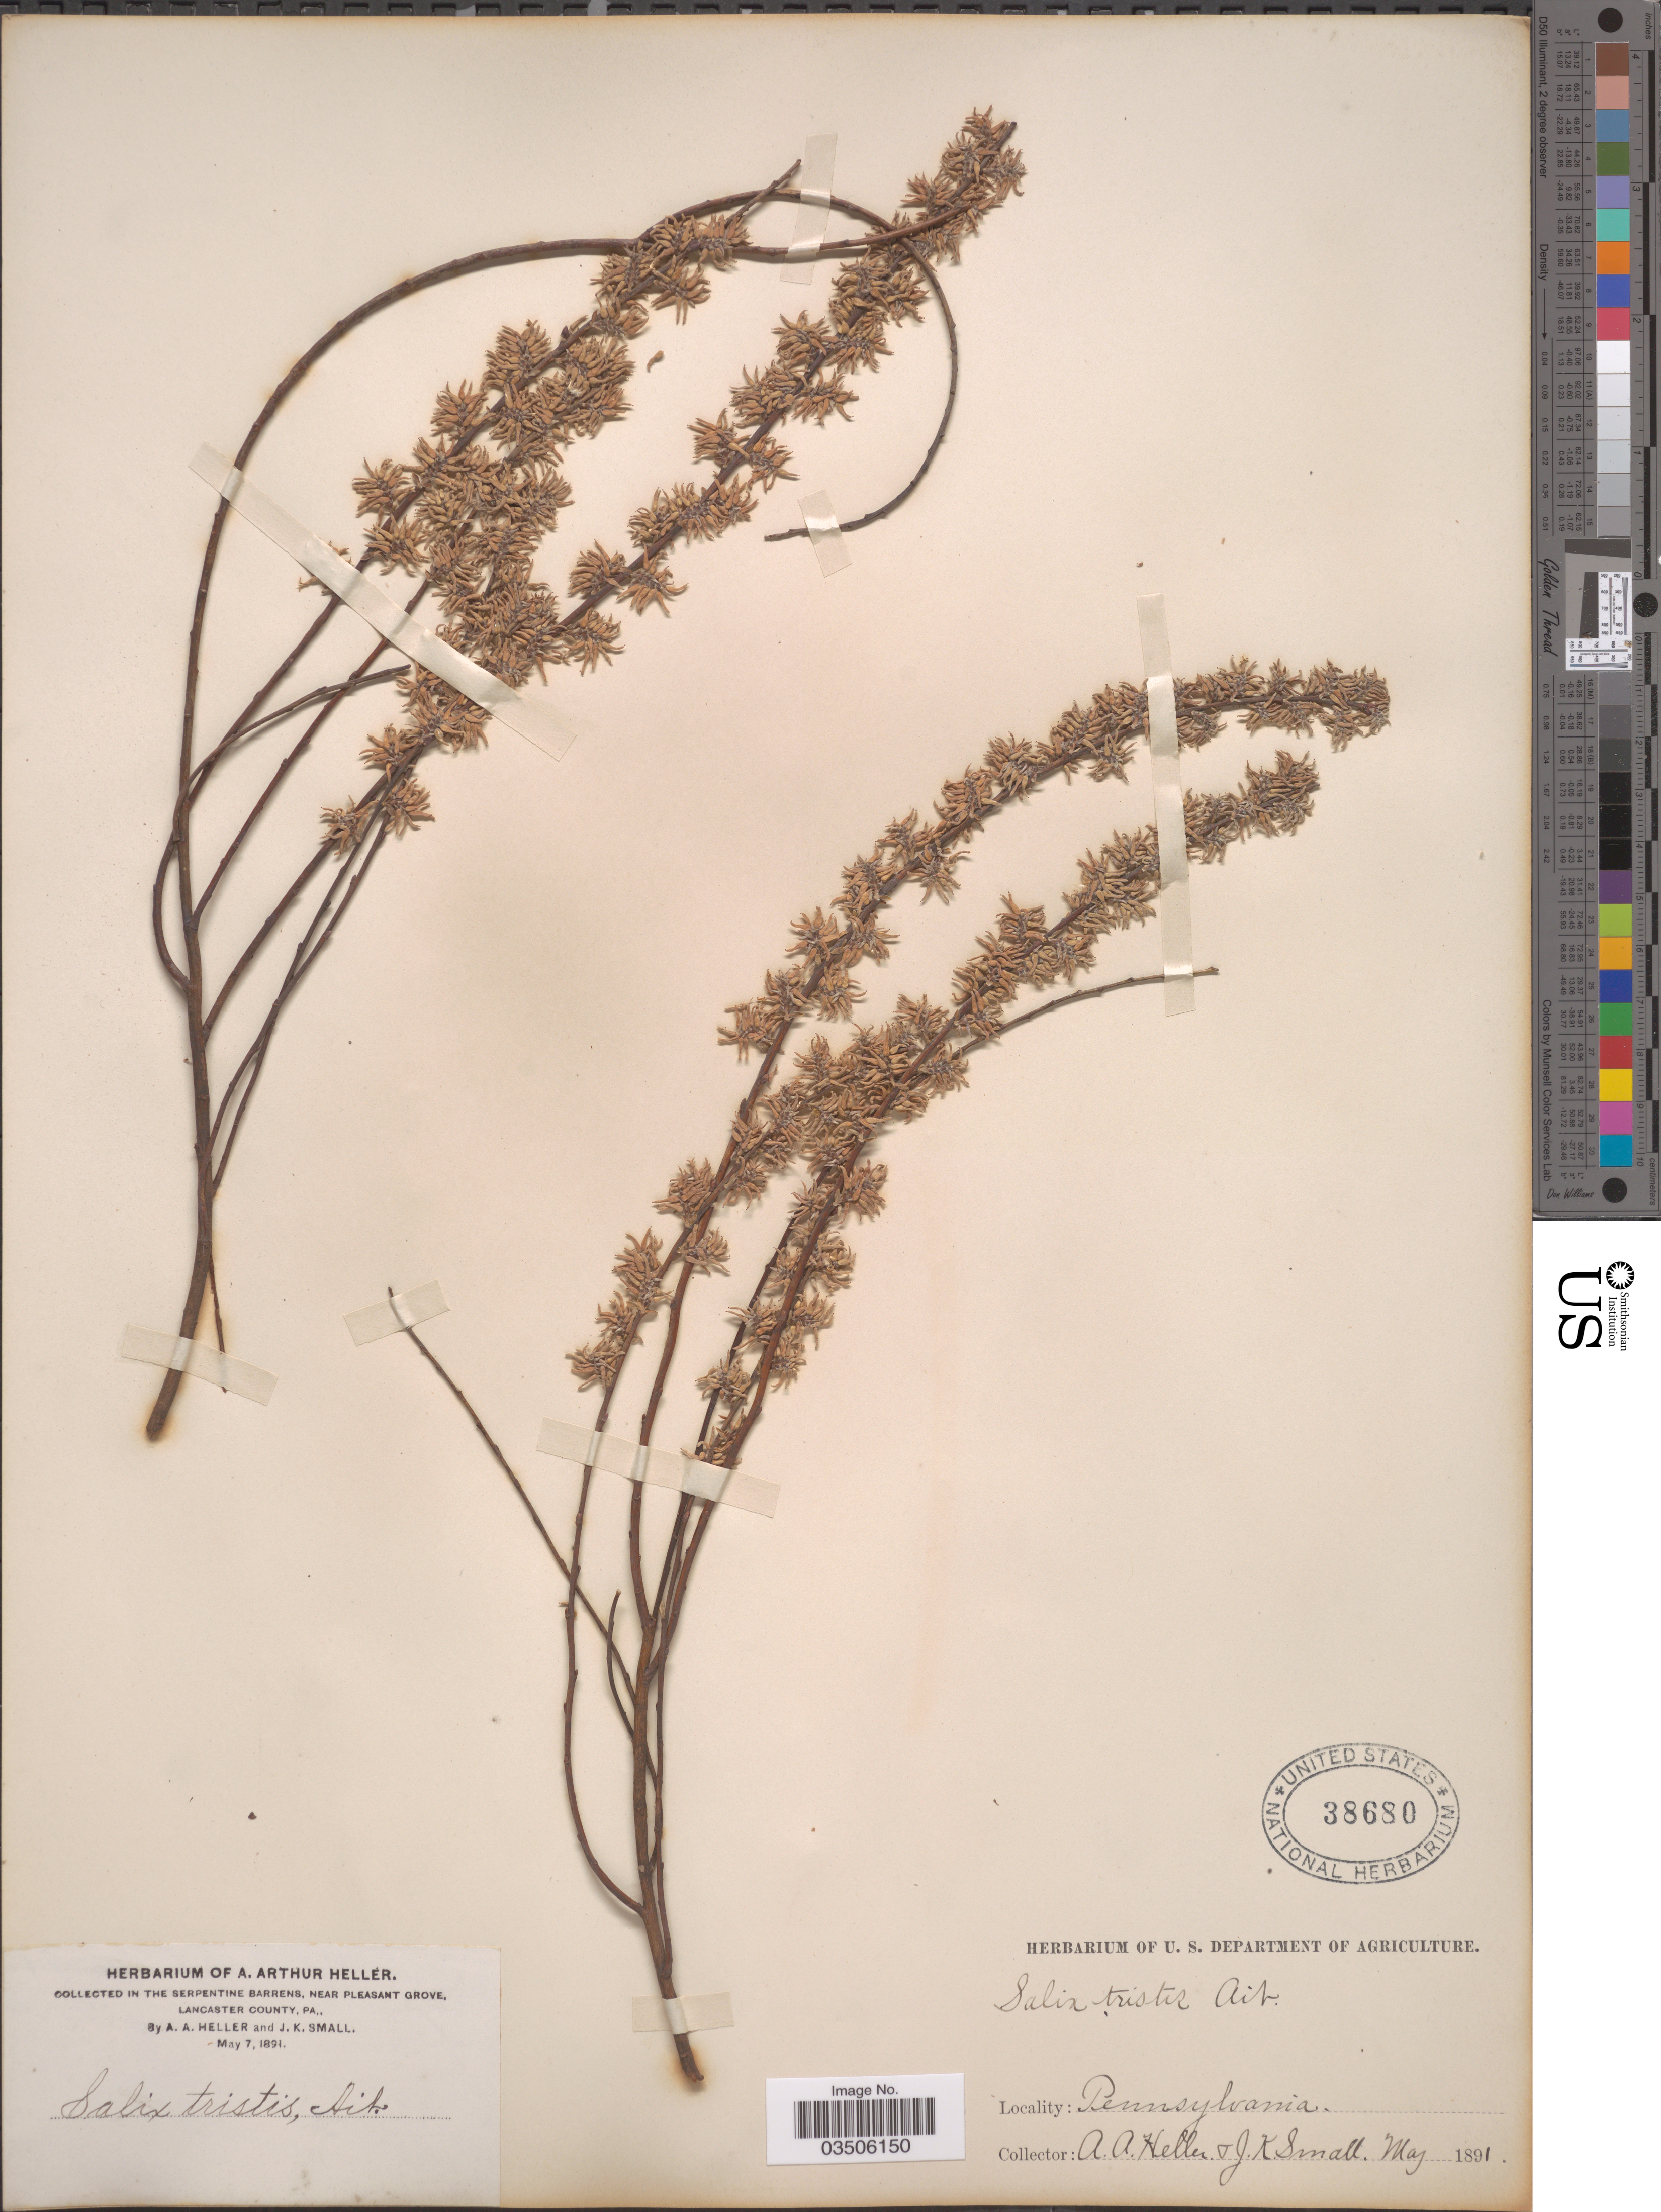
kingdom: Plantae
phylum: Tracheophyta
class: Magnoliopsida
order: Malpighiales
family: Salicaceae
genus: Salix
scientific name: Salix tristis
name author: Aiton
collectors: A. A. Heller & J. K. Small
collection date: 1891-05-07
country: United States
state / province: Pennsylvania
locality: In the Serpentine Barrens, near Pleasant Grove, Lancaster County.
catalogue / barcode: US 38680